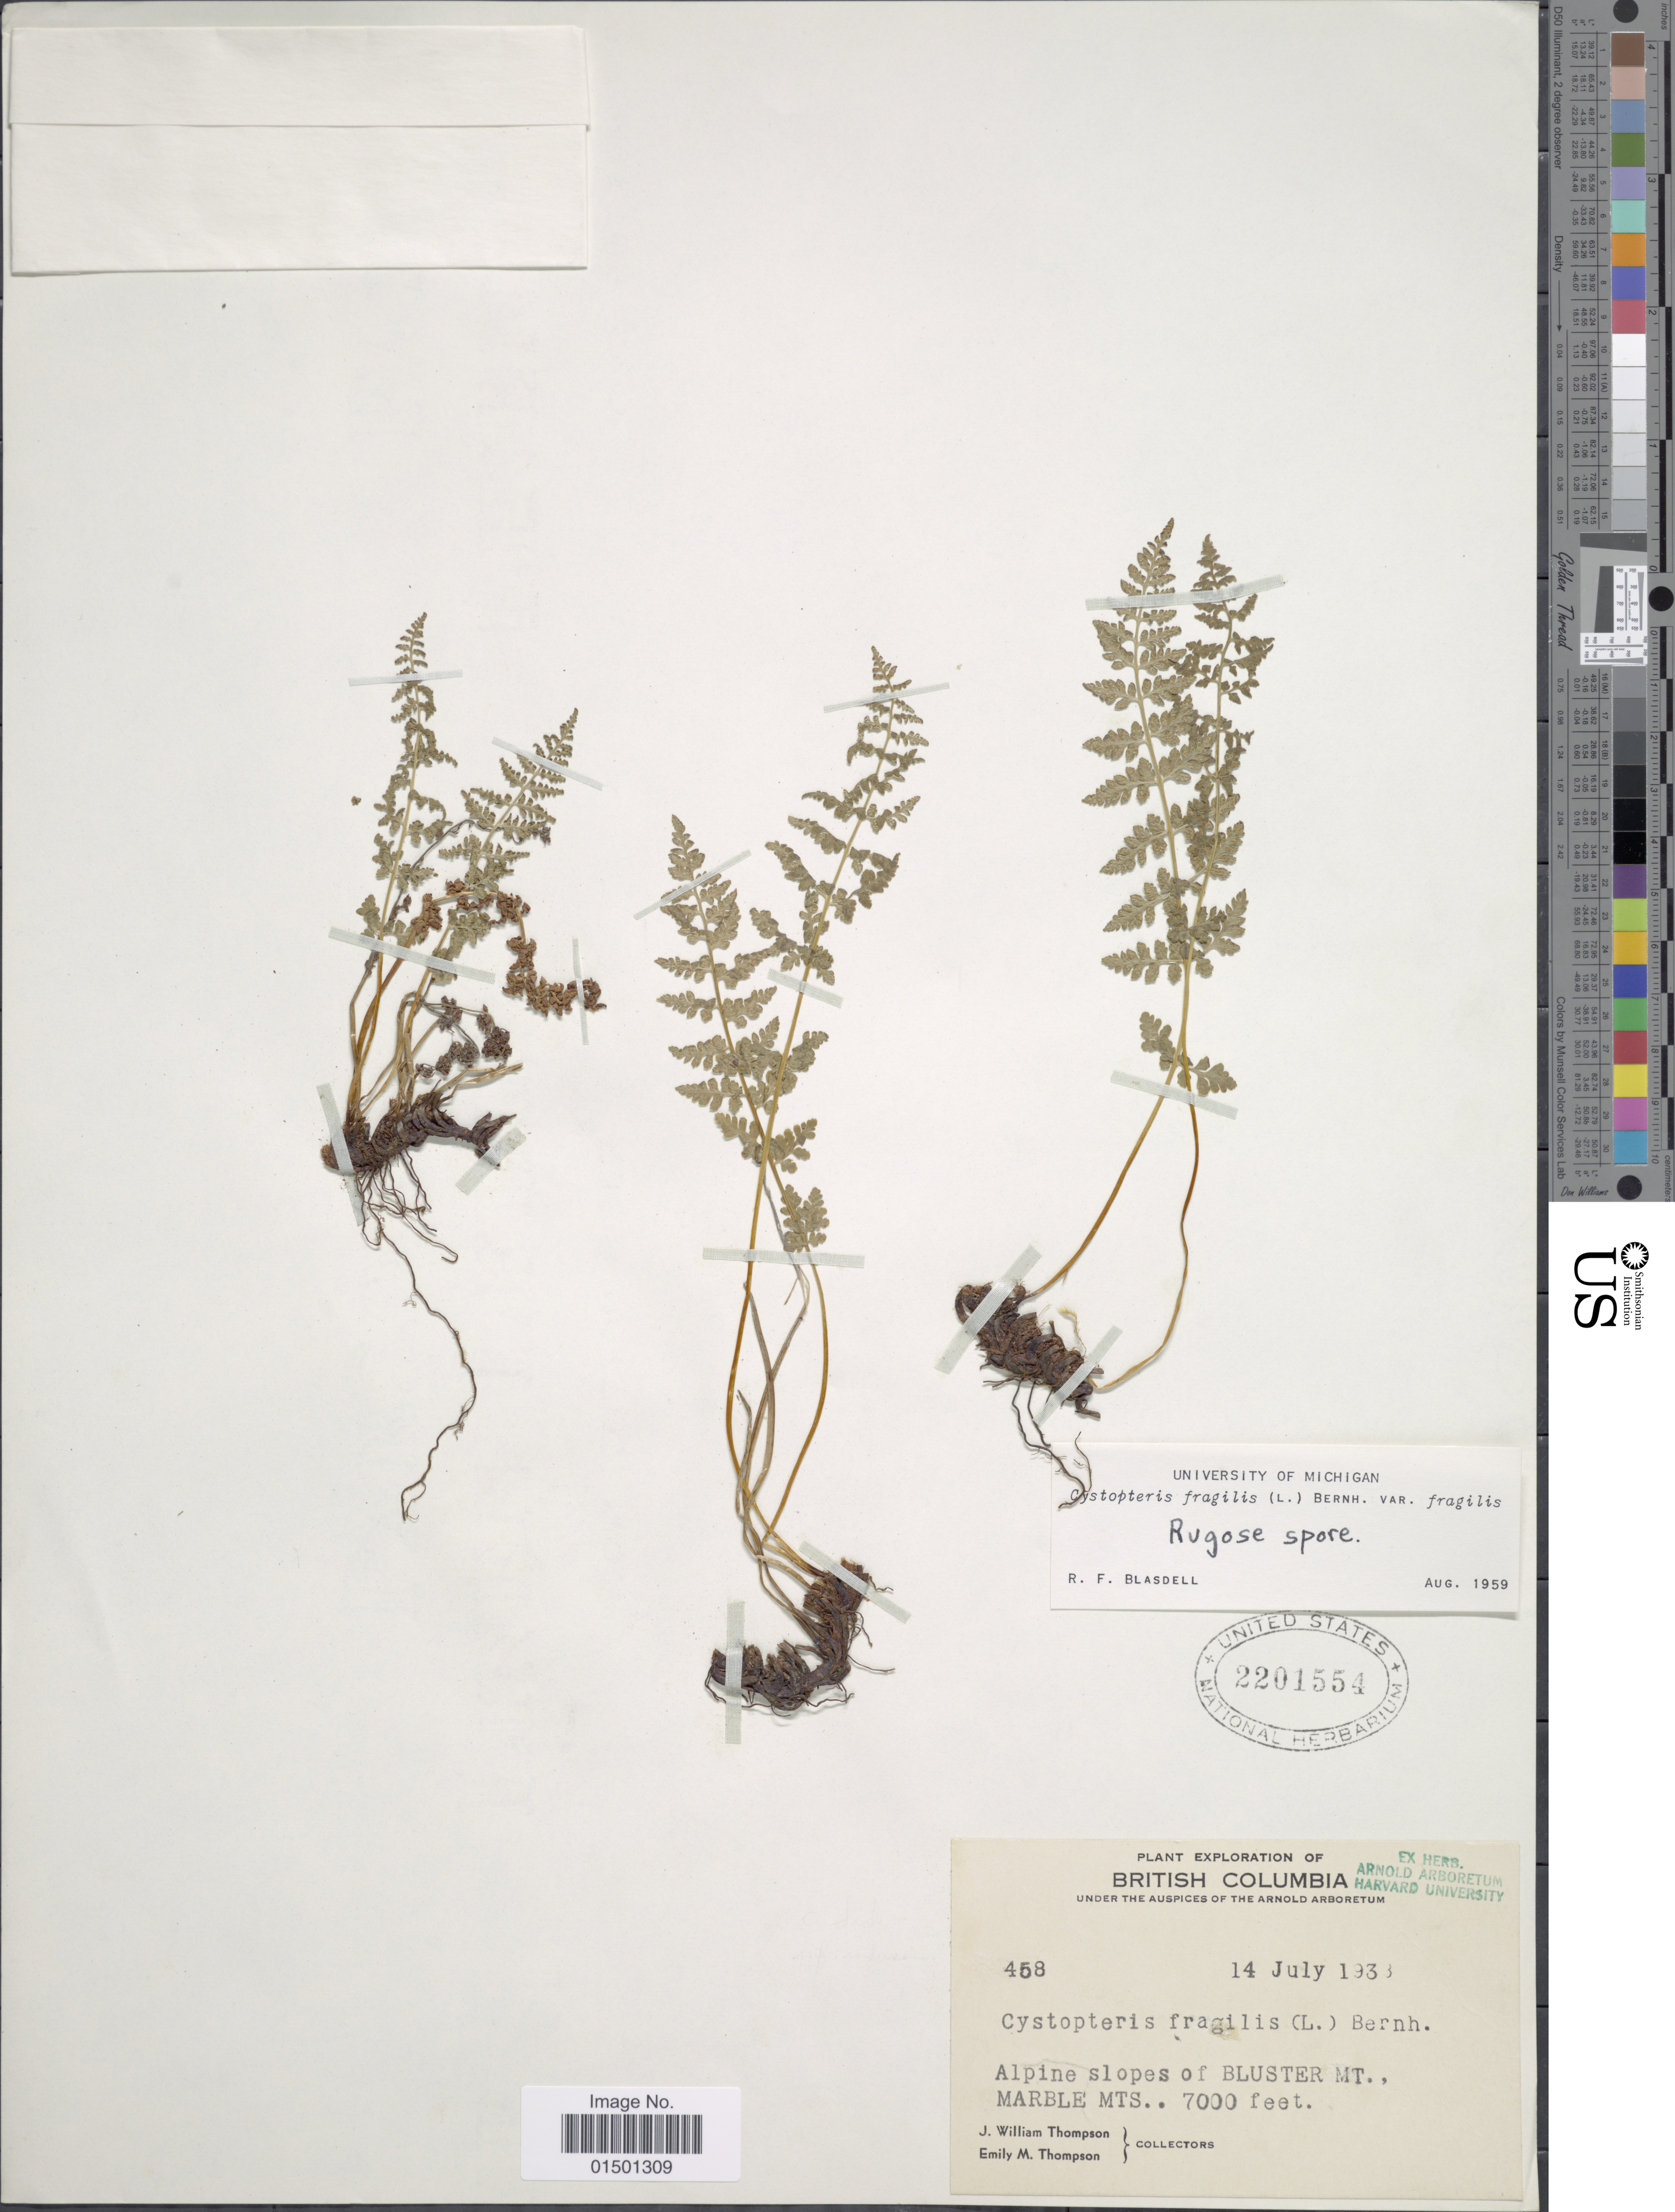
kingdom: Plantae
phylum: Tracheophyta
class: Polypodiopsida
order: Polypodiales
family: Cystopteridaceae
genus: Cystopteris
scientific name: Cystopteris fragilis var. dickieana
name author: B. Boivin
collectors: J. W. Thompson & E. M. Thompson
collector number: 458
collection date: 1938-07-14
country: Canada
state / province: British Columbia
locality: Alpine slopes of Bluster Mt., Marble Mts.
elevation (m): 2134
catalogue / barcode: US 2201554